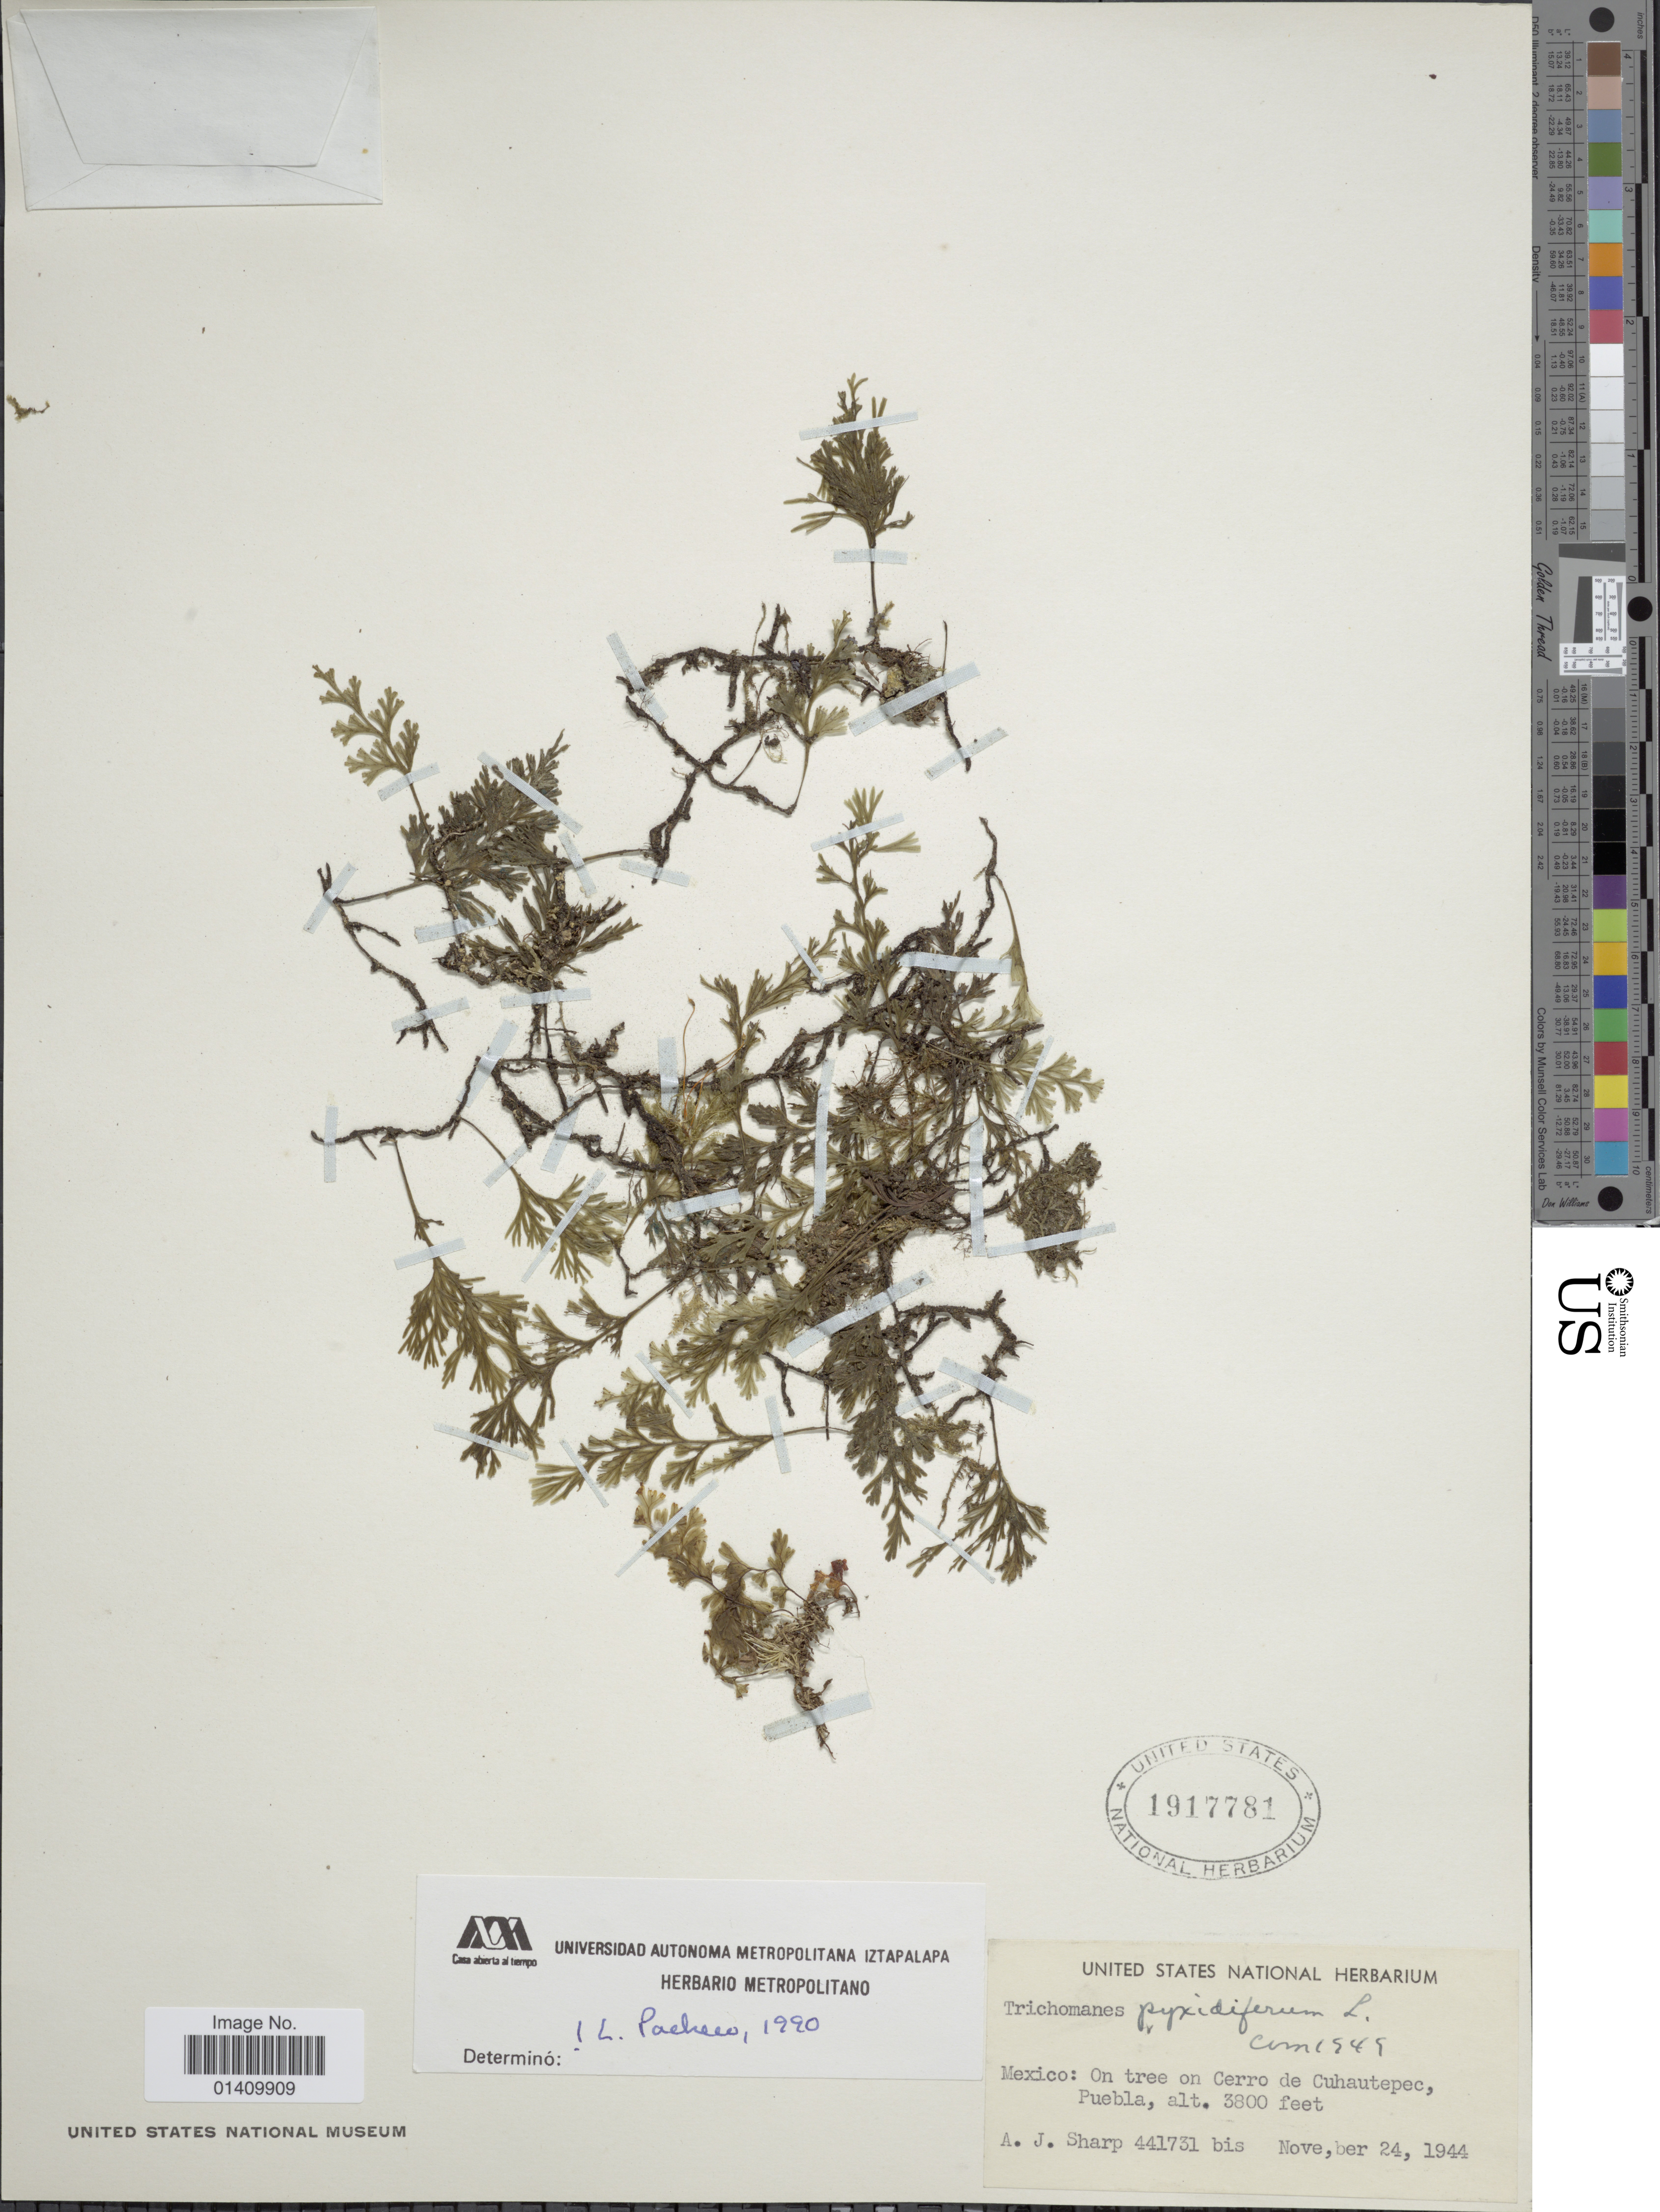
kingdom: Plantae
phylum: Tracheophyta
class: Polypodiopsida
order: Hymenophyllales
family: Hymenophyllaceae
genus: Polyphlebium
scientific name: Polyphlebium pyxidiferum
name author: (L.) Ebihara & Dubuisson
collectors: A. J. Sharp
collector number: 441731 bis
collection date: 1944-11-24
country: Mexico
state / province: Puebla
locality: Mexico: on tree on Cerro de Cuhautepec, Puebla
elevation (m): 1158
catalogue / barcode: US 1917781